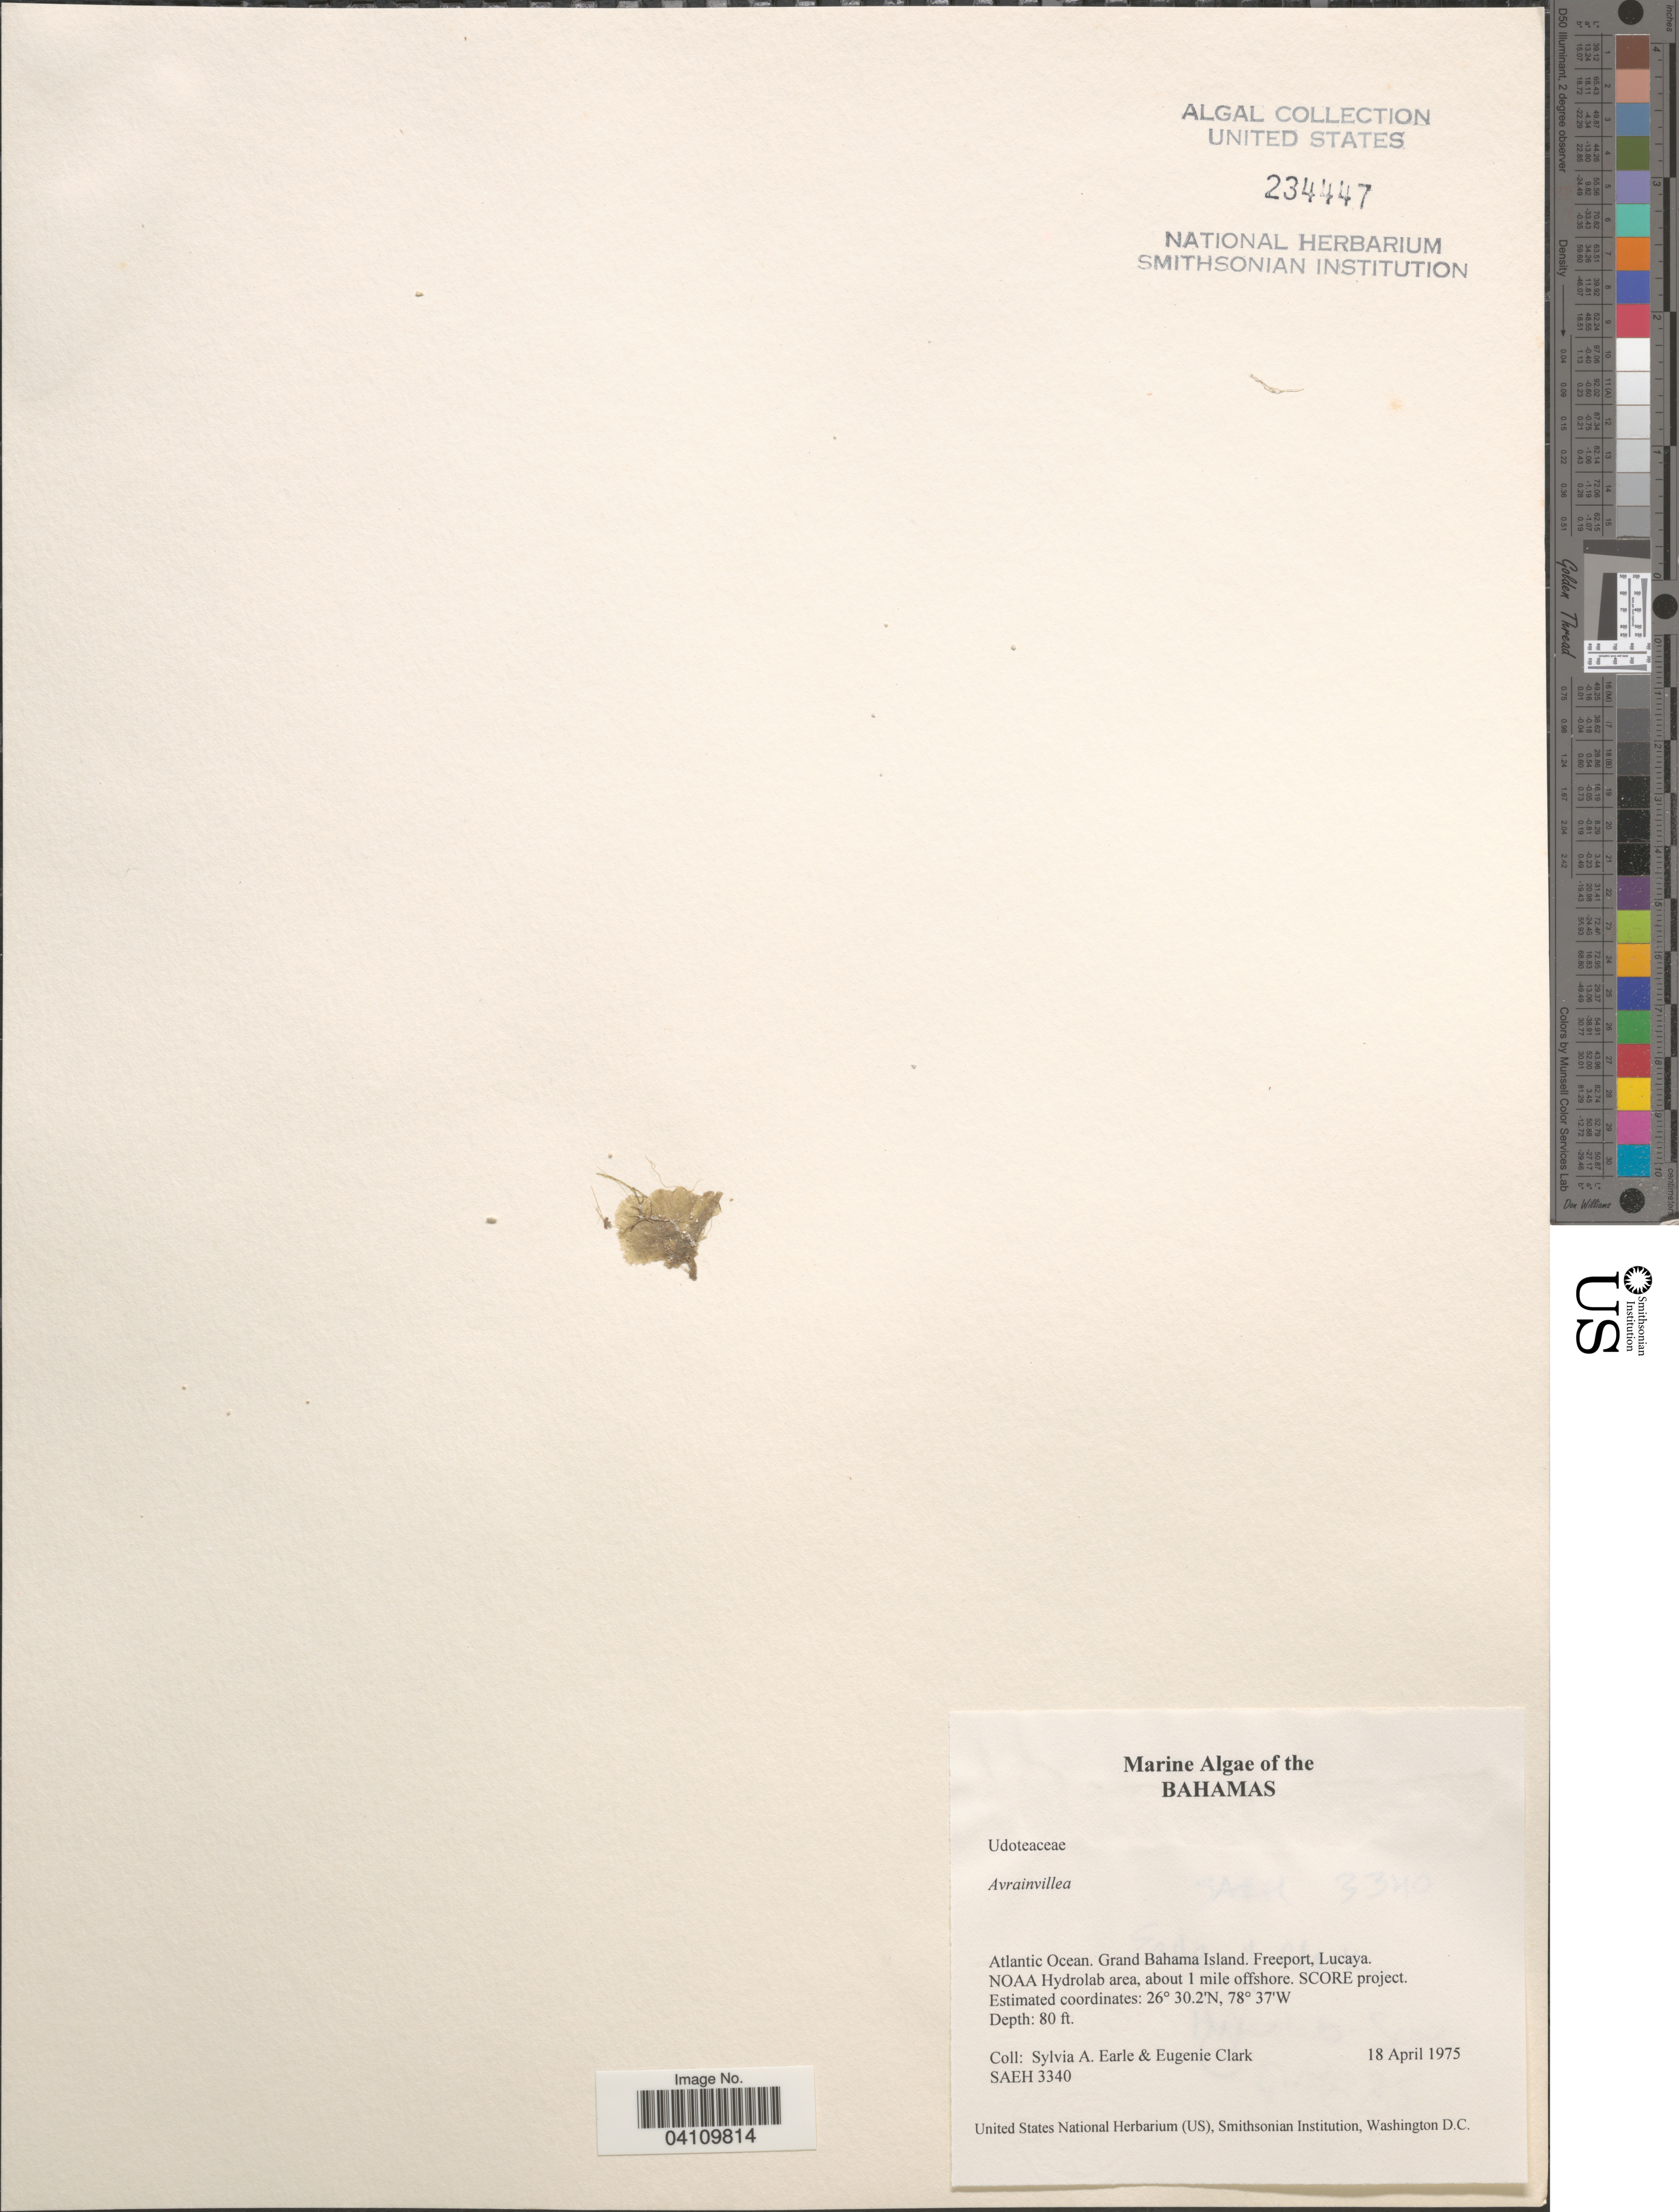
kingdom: Plantae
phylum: Chlorophyta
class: Ulvophyceae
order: Bryopsidales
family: Dichotomosiphonaceae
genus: Avrainvillea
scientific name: Avrainvillea sp.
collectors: S. A. Earle & E. Clark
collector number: SAEH 3340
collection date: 1975-04-18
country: Bahamas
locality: Atlantic Ocean. Grand Bahama Island. Freeport, Lucaya. NOAA Hydrolab area, about 1 mile offshore. SCORE project.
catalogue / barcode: US 234447